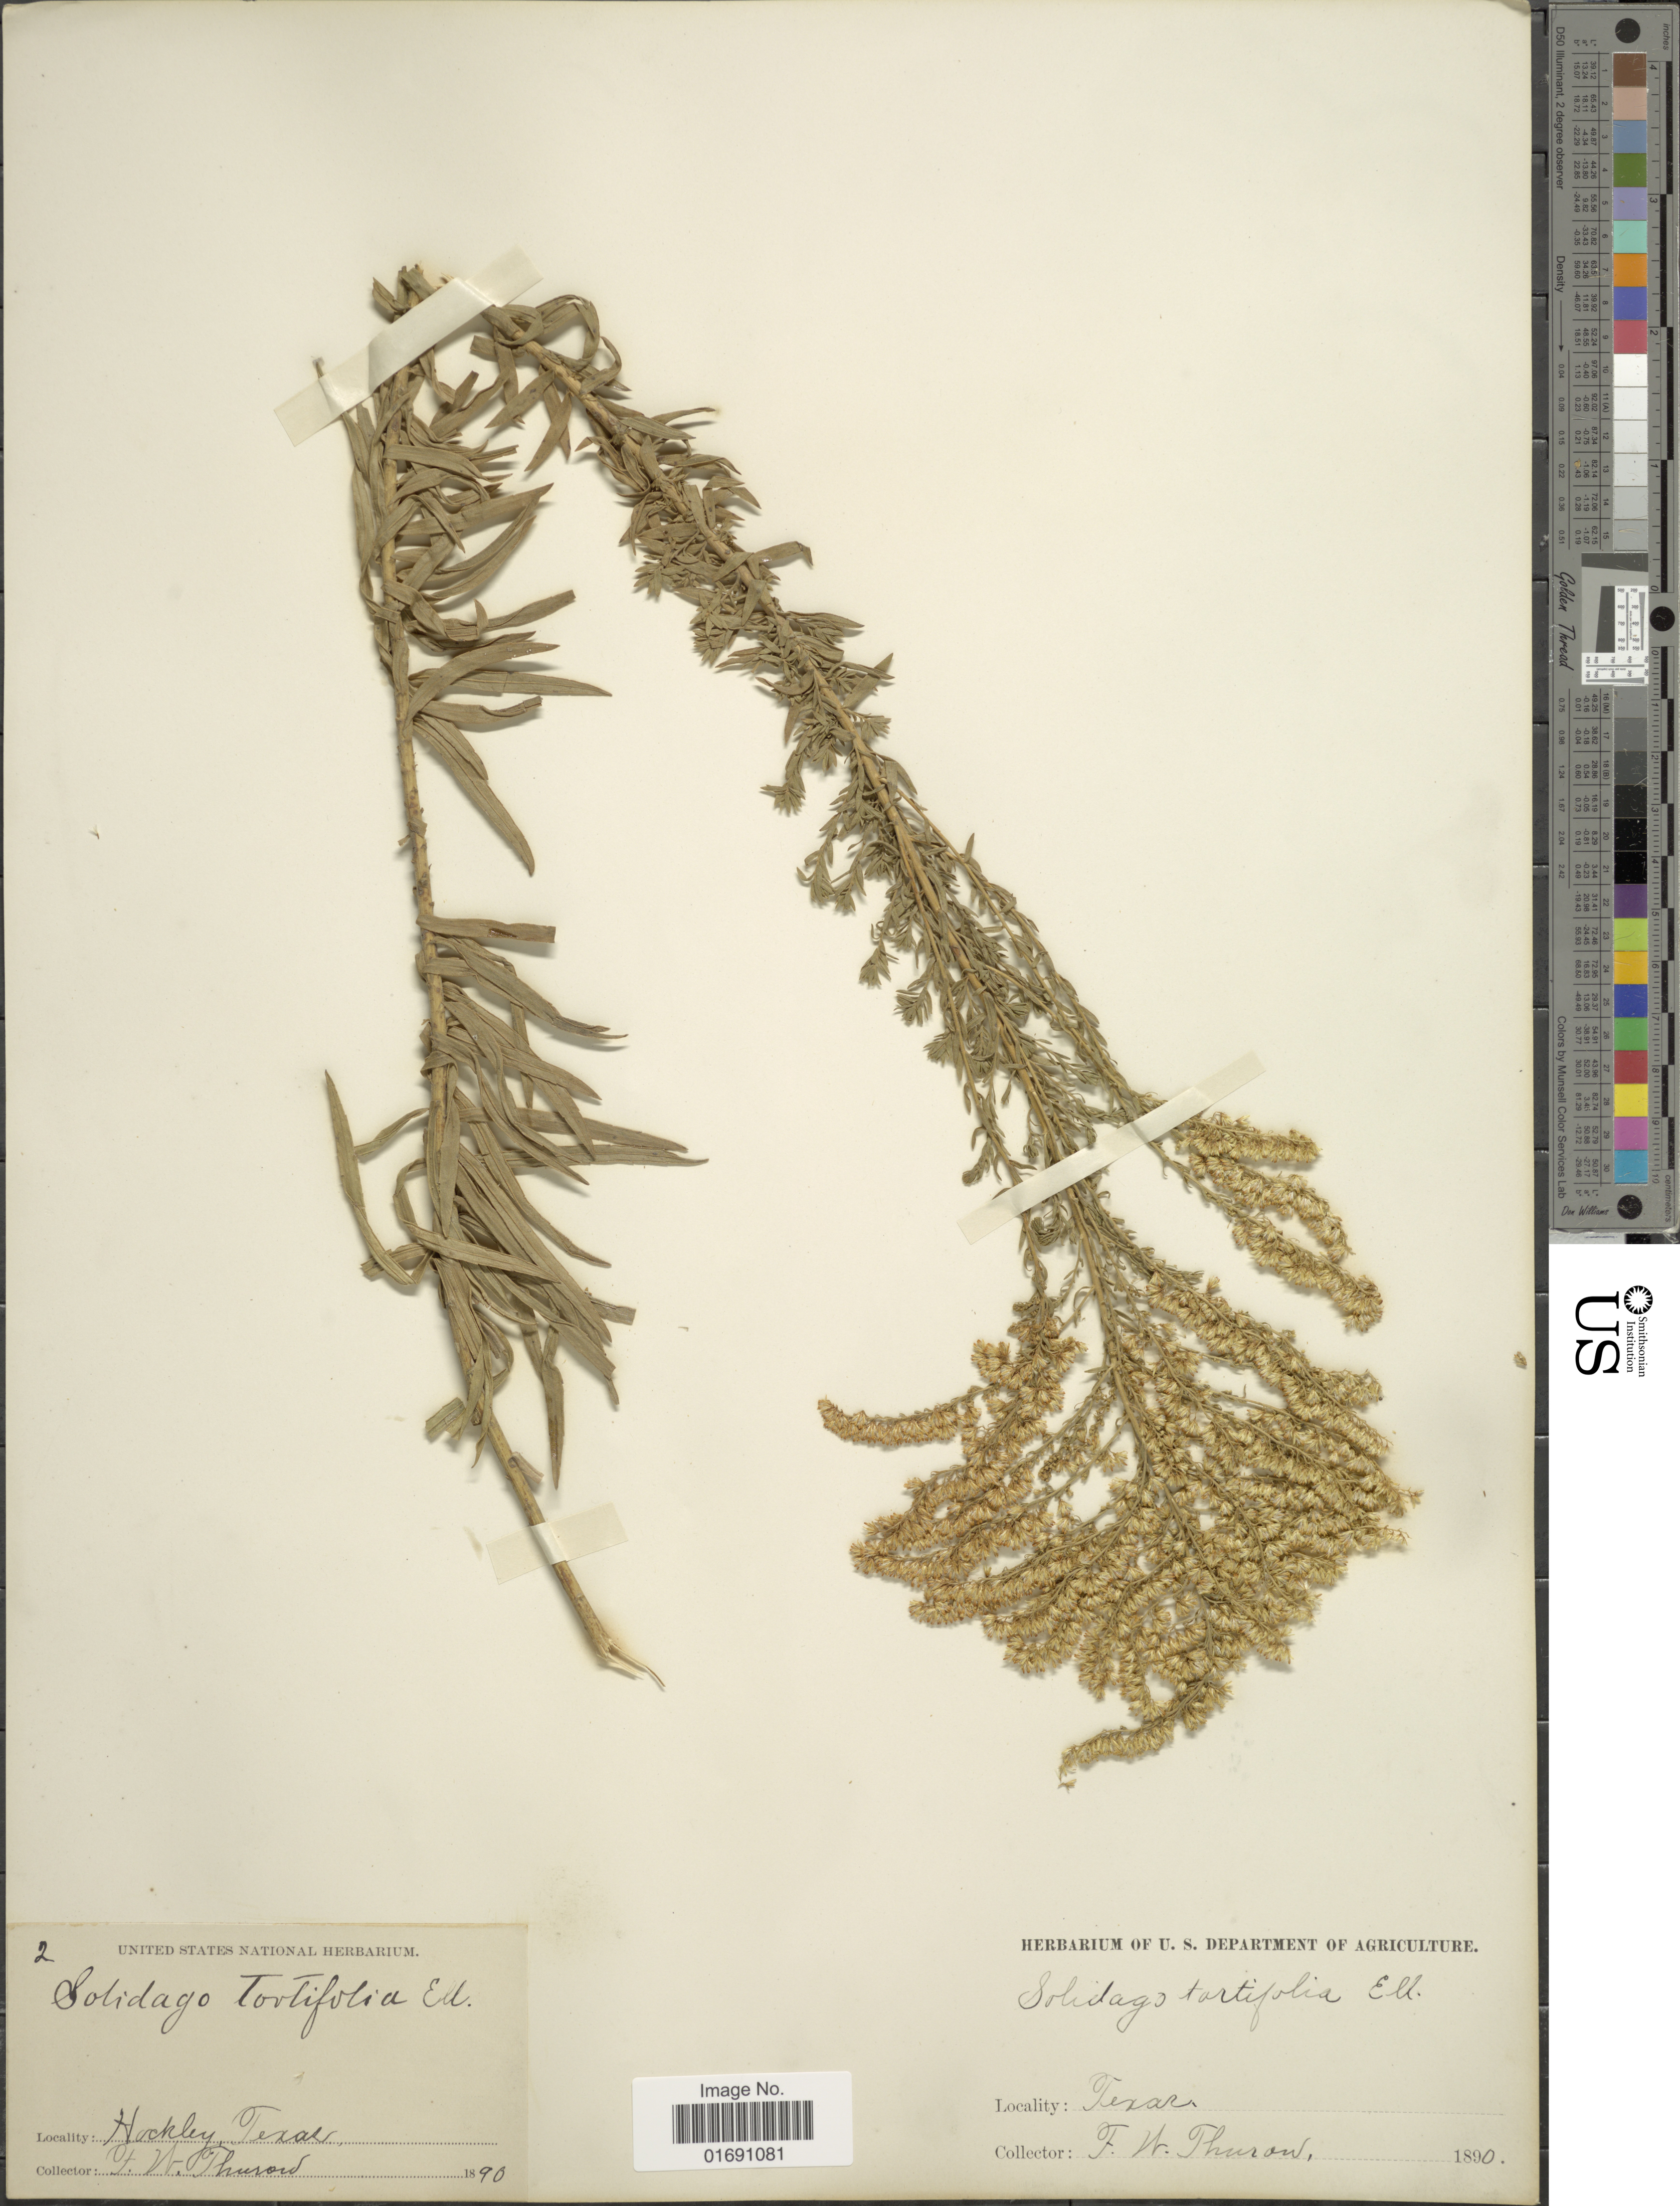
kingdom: Plantae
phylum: Tracheophyta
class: Magnoliopsida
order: Asterales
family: Asteraceae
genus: Solidago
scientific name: Solidago tortifolia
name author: Elliott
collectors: F. W. Thurow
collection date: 1890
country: United States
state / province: Texas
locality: Hockley